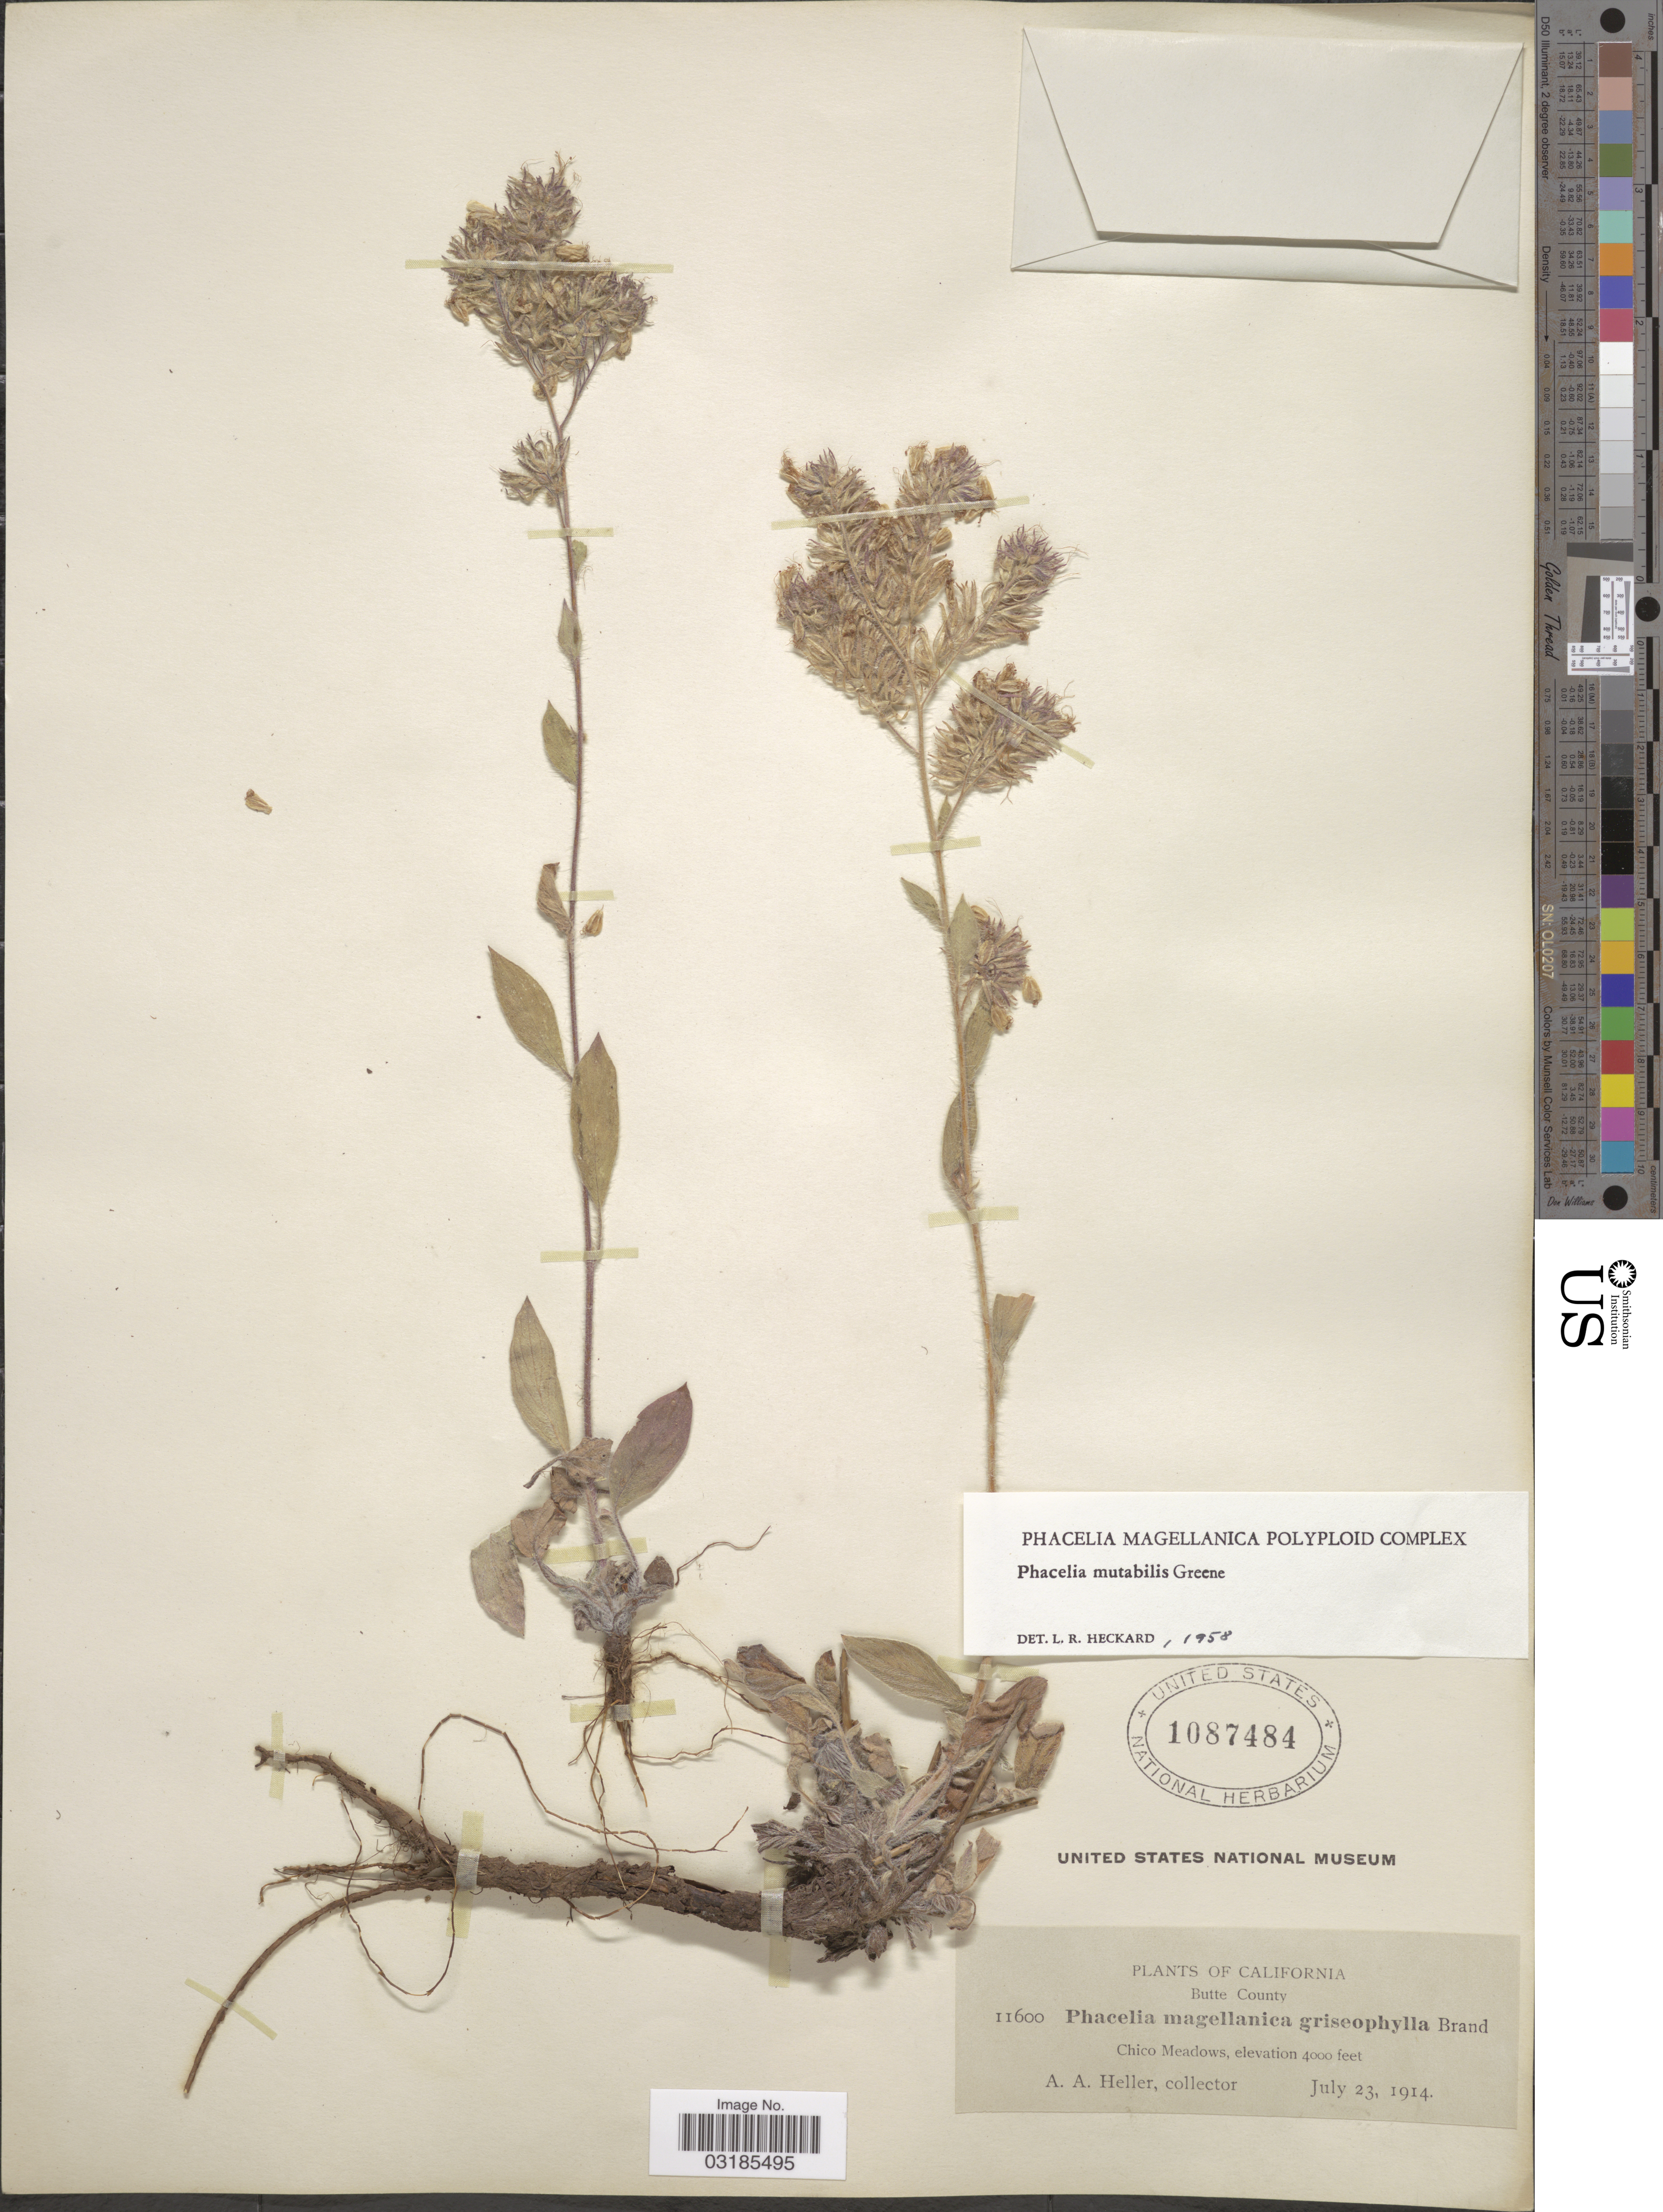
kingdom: Plantae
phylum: Tracheophyta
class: Magnoliopsida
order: Boraginales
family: Hydrophyllaceae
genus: Phacelia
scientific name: Phacelia mutabilis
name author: Greene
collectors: A. A. Heller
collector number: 11600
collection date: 1914-07-23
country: United States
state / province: California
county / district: Butte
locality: Butte County, Chico Meadows.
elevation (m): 1219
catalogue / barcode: US 1087484